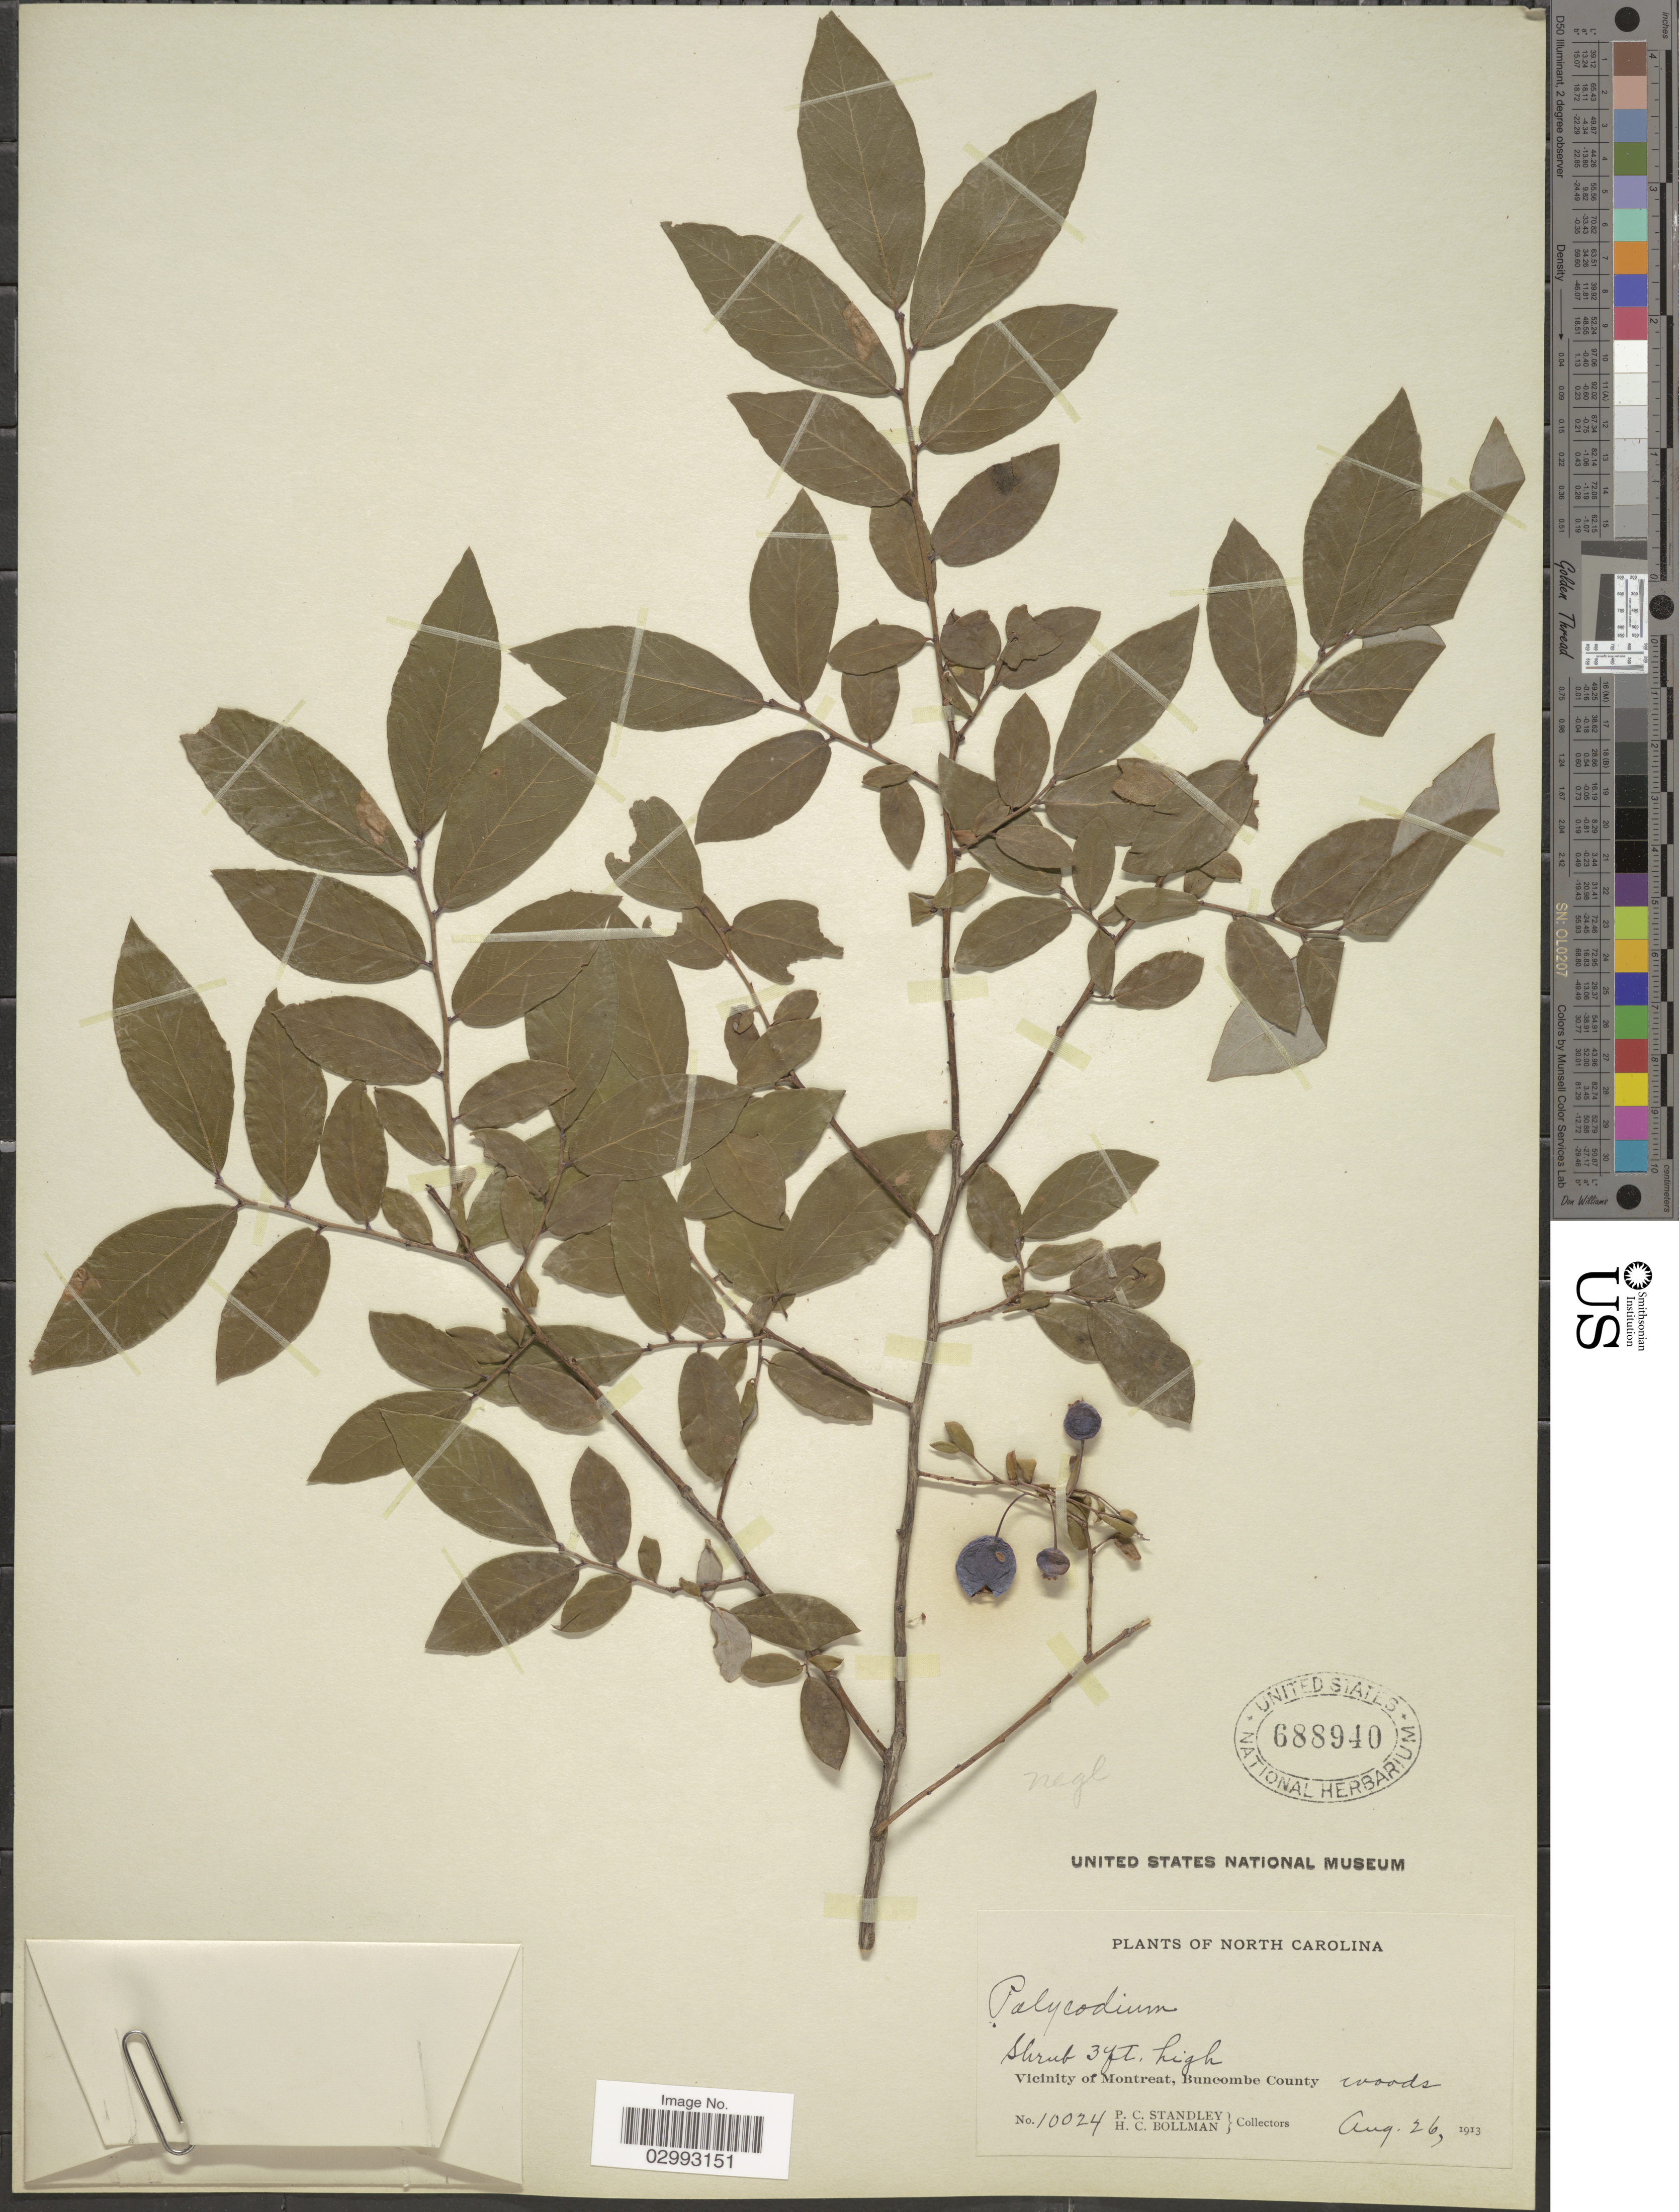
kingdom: Plantae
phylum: Tracheophyta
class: Magnoliopsida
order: Ericales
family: Ericaceae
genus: Polycodium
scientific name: Polycodium neglectum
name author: Small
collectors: P. C. Standley & H. C. Bollman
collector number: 10024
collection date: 1913-08-26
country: United States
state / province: North Carolina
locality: Vicinity of Montreat, Buncombe County.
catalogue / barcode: US 688940